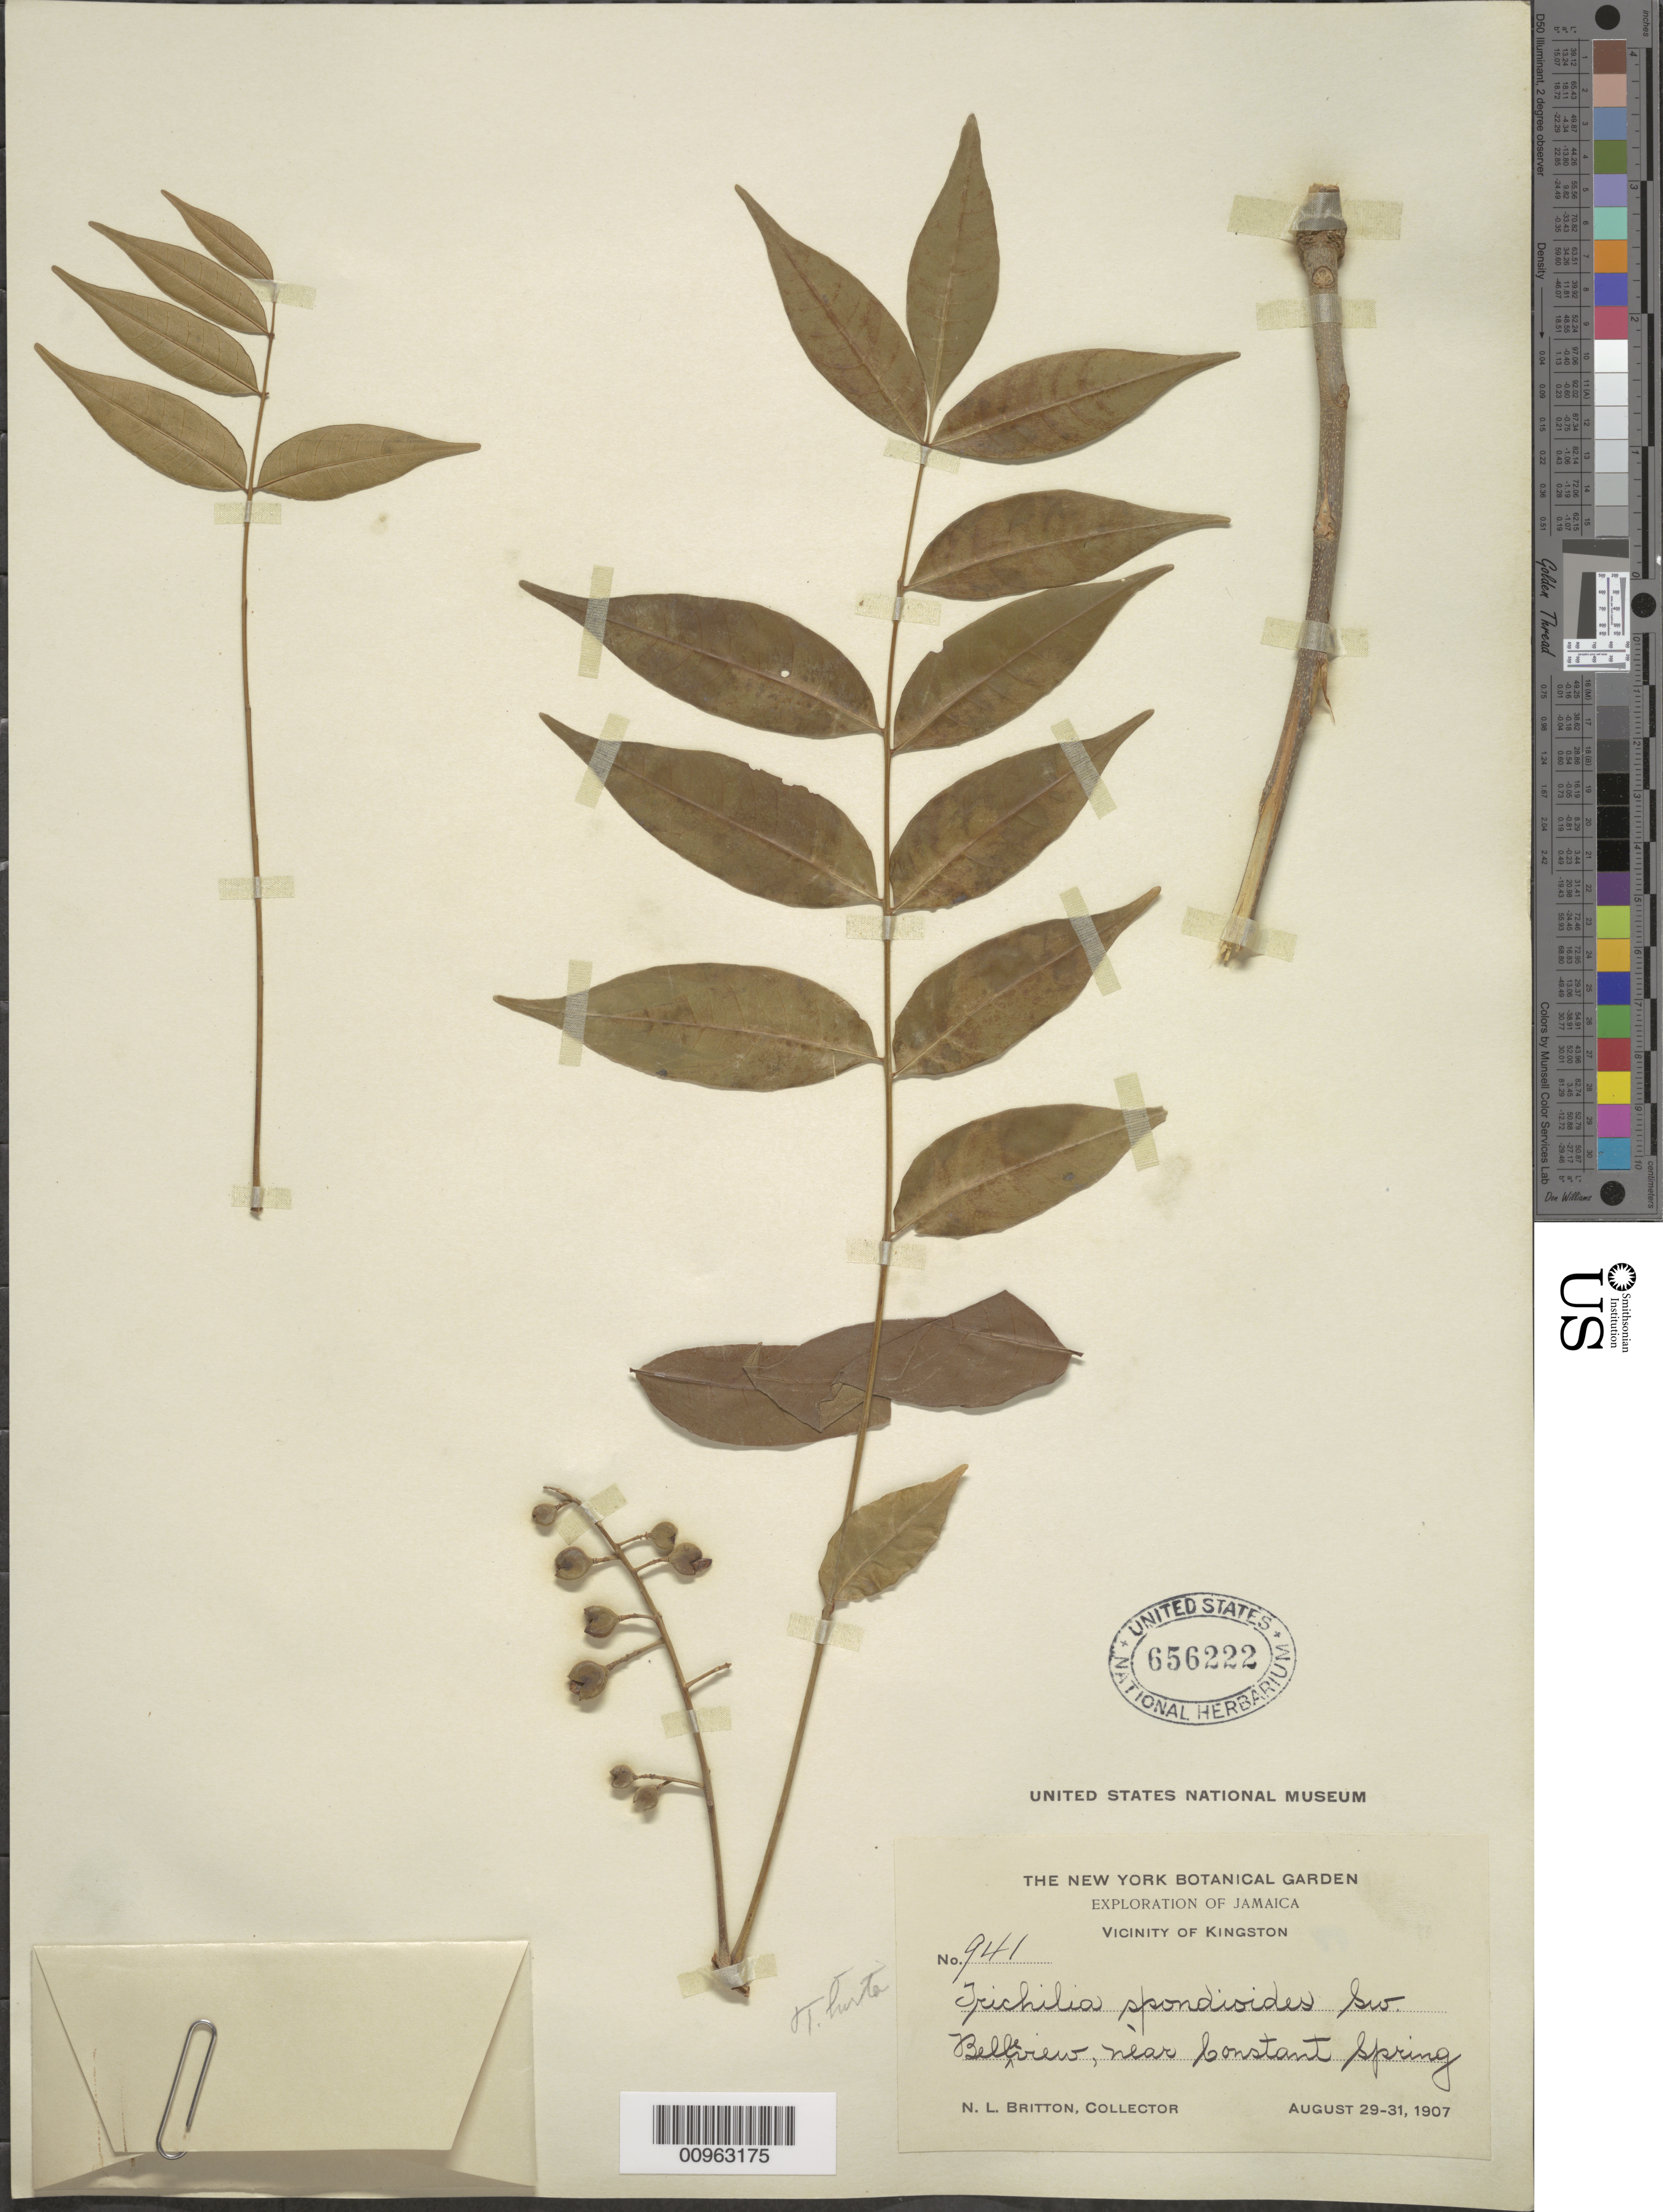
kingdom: Plantae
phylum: Tracheophyta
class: Magnoliopsida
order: Sapindales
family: Meliaceae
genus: Trichilia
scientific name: Trichilia hirta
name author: L.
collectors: N. Britton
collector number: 941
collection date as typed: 29 Aug 1907 to 31 Aug 1907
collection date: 1907-08-29/1907-08-31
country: Jamaica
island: Jamaica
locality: Vicinity of Kingston, Belleview, near Constant Spring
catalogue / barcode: US 656222